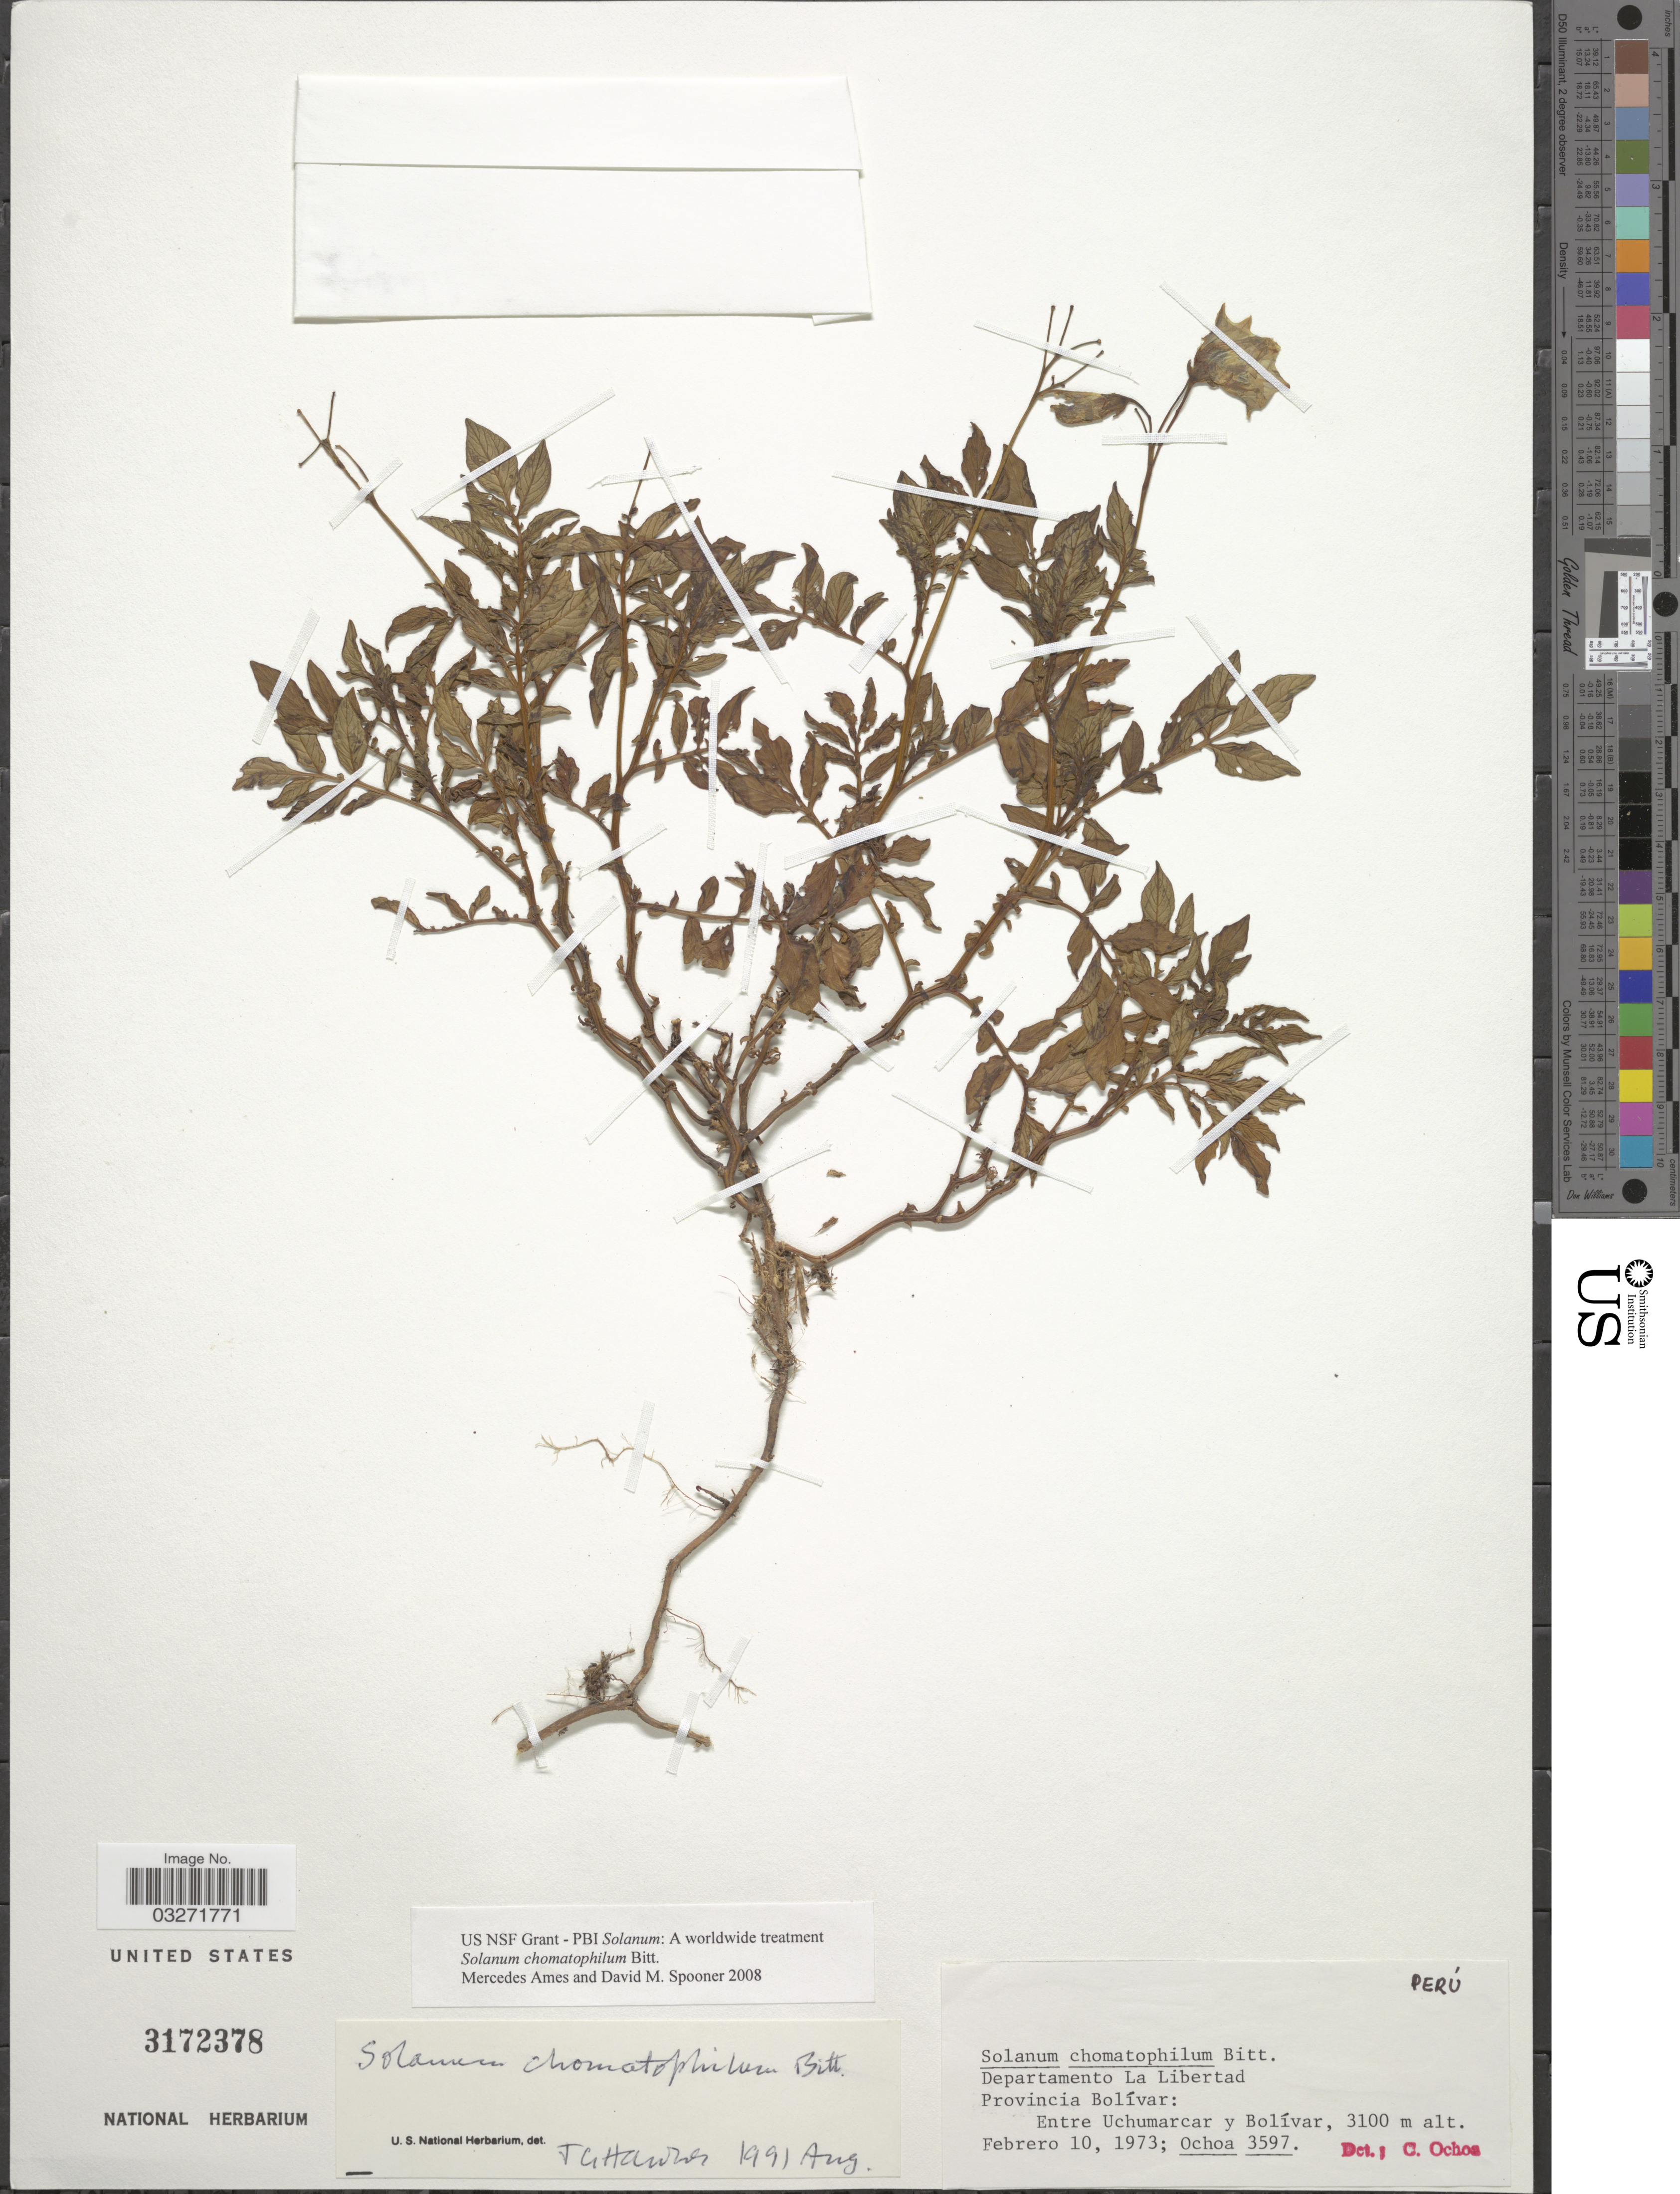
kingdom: Plantae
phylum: Tracheophyta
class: Magnoliopsida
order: Solanales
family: Solanaceae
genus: Solanum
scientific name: Solanum chomatophilum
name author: Bitter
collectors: -. Ochoa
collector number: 3597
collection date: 1973-02-10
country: Peru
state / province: La Libertad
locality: Departamento La Libertad. Provincia Bolívar: Entre Uchumarcar y Bolívar.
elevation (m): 3100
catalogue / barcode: US 3172378